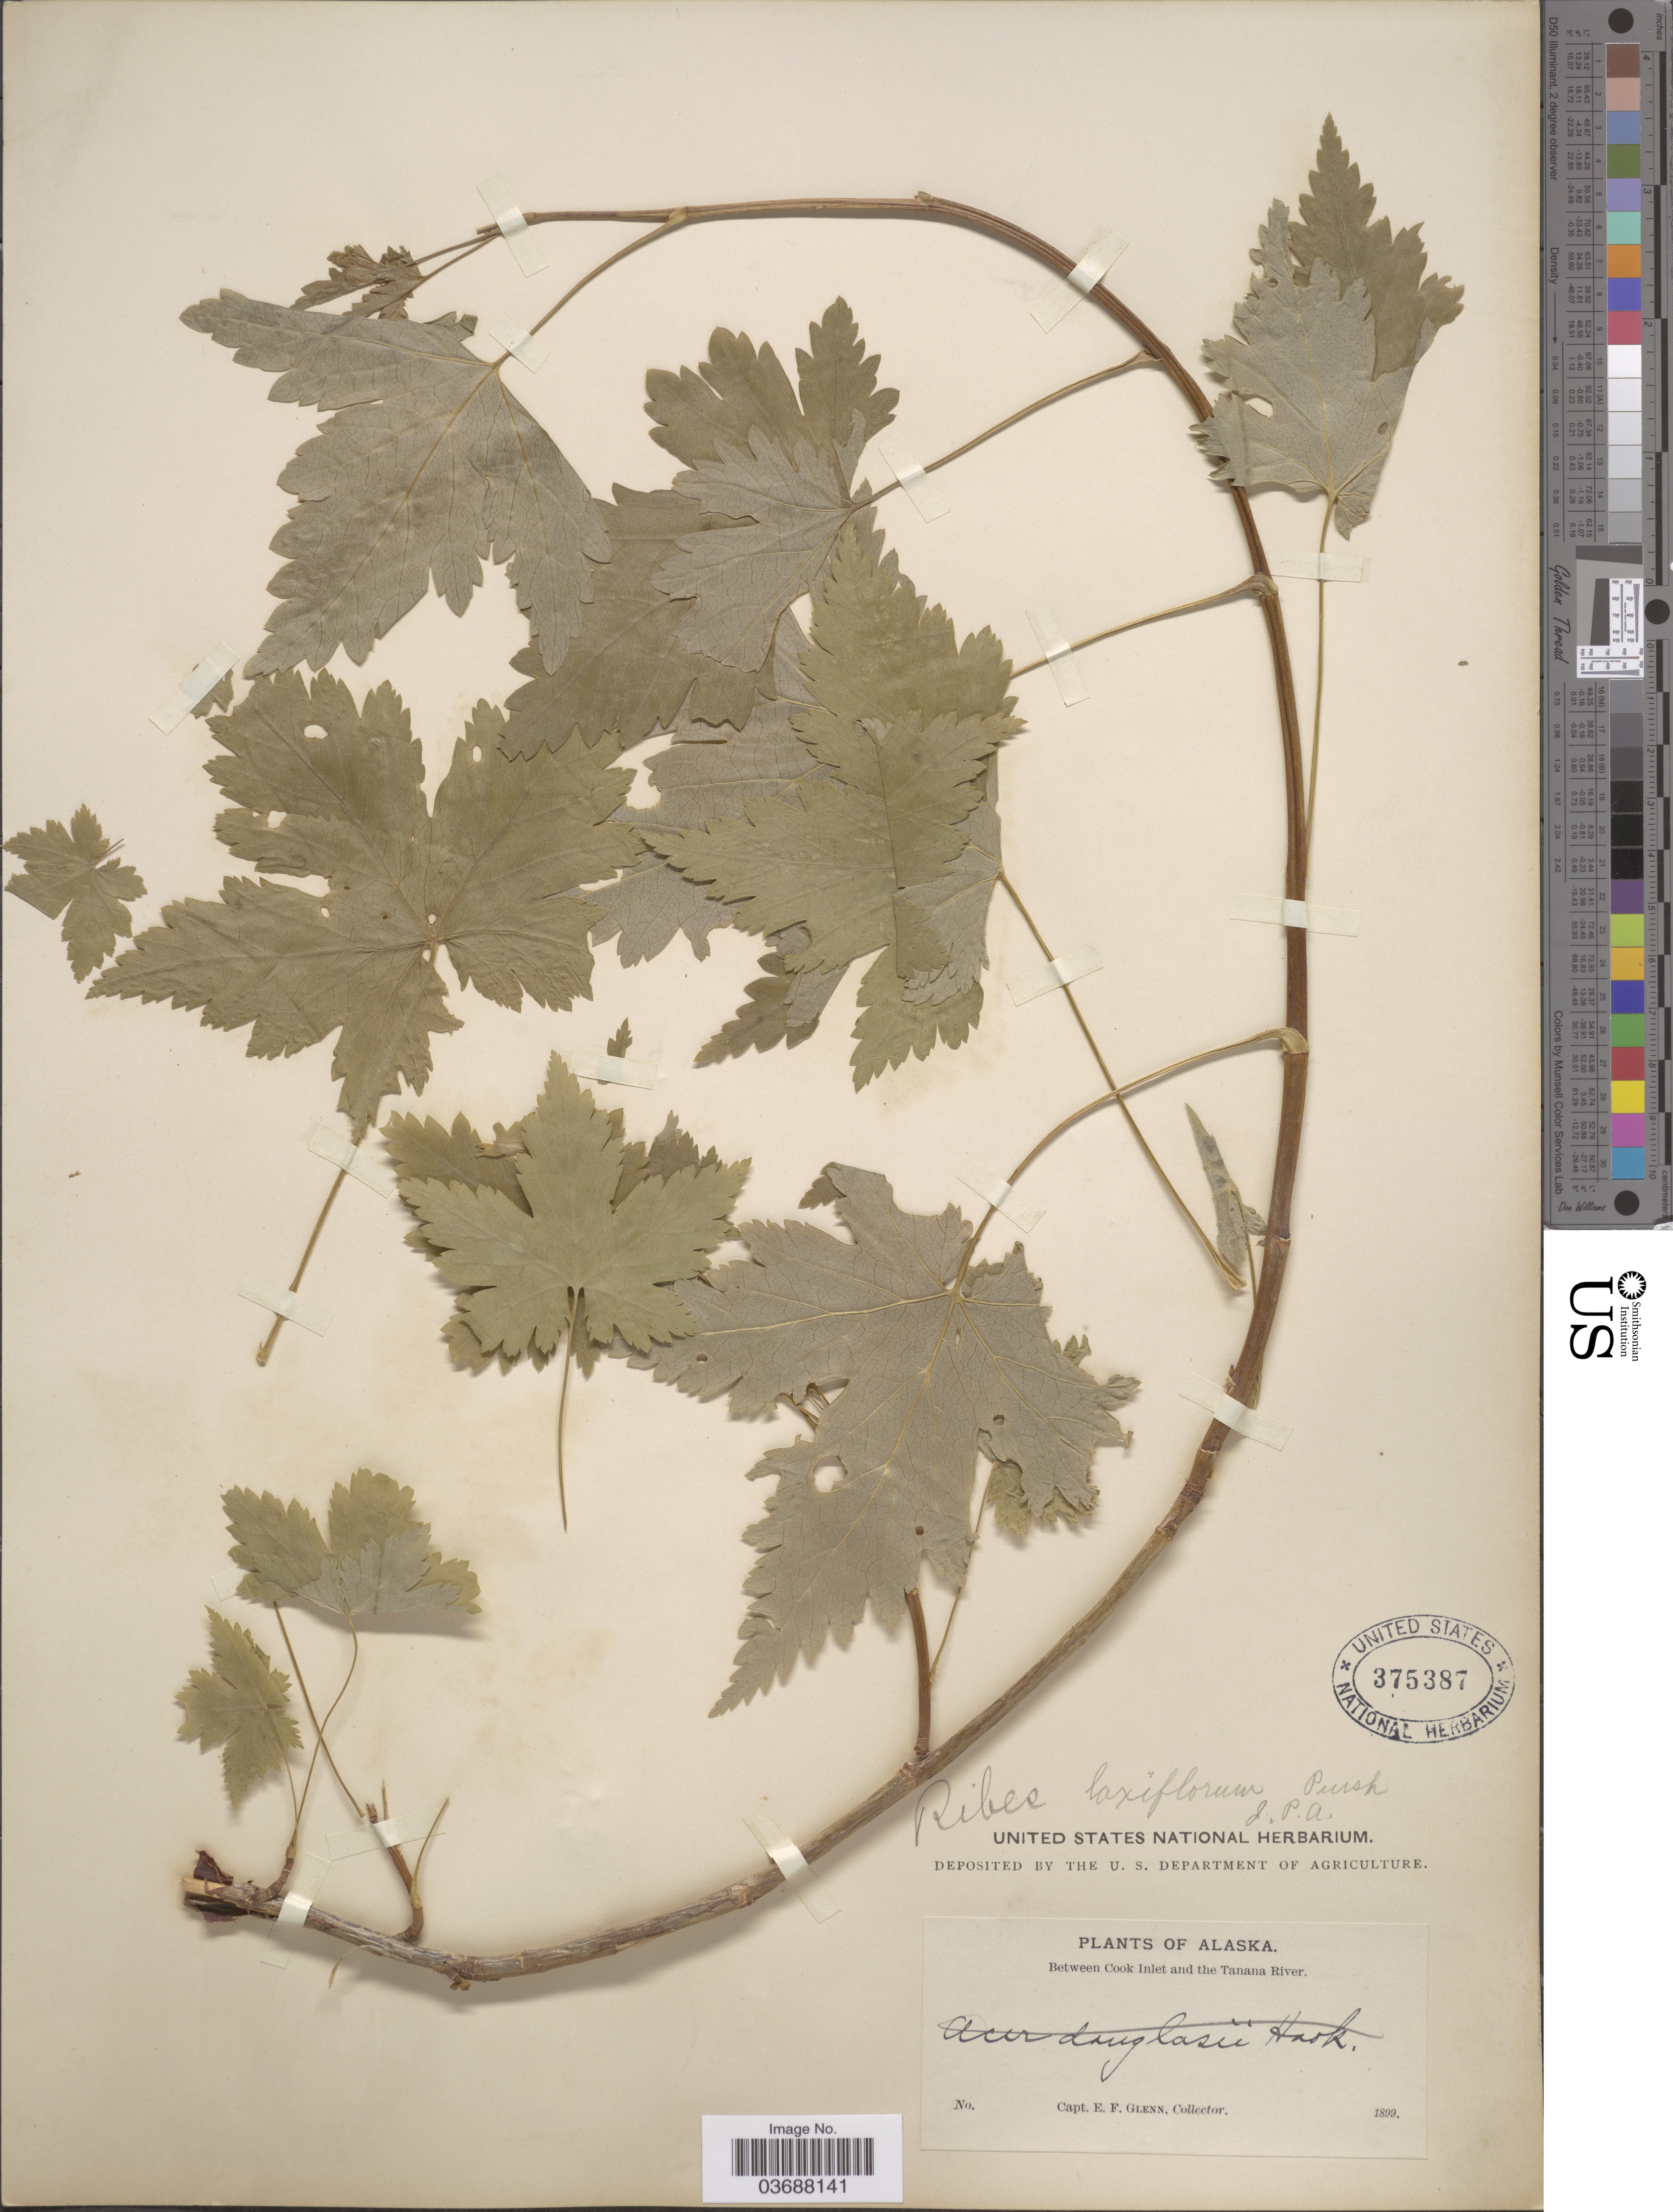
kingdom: Plantae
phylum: Tracheophyta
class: Magnoliopsida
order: Saxifragales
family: Grossulariaceae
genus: Ribes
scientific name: Ribes laxiflorum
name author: Pursh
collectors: E. Glenn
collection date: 1899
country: United States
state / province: Alaska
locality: Between Cook Inlet and the Tanana River.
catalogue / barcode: US 375387